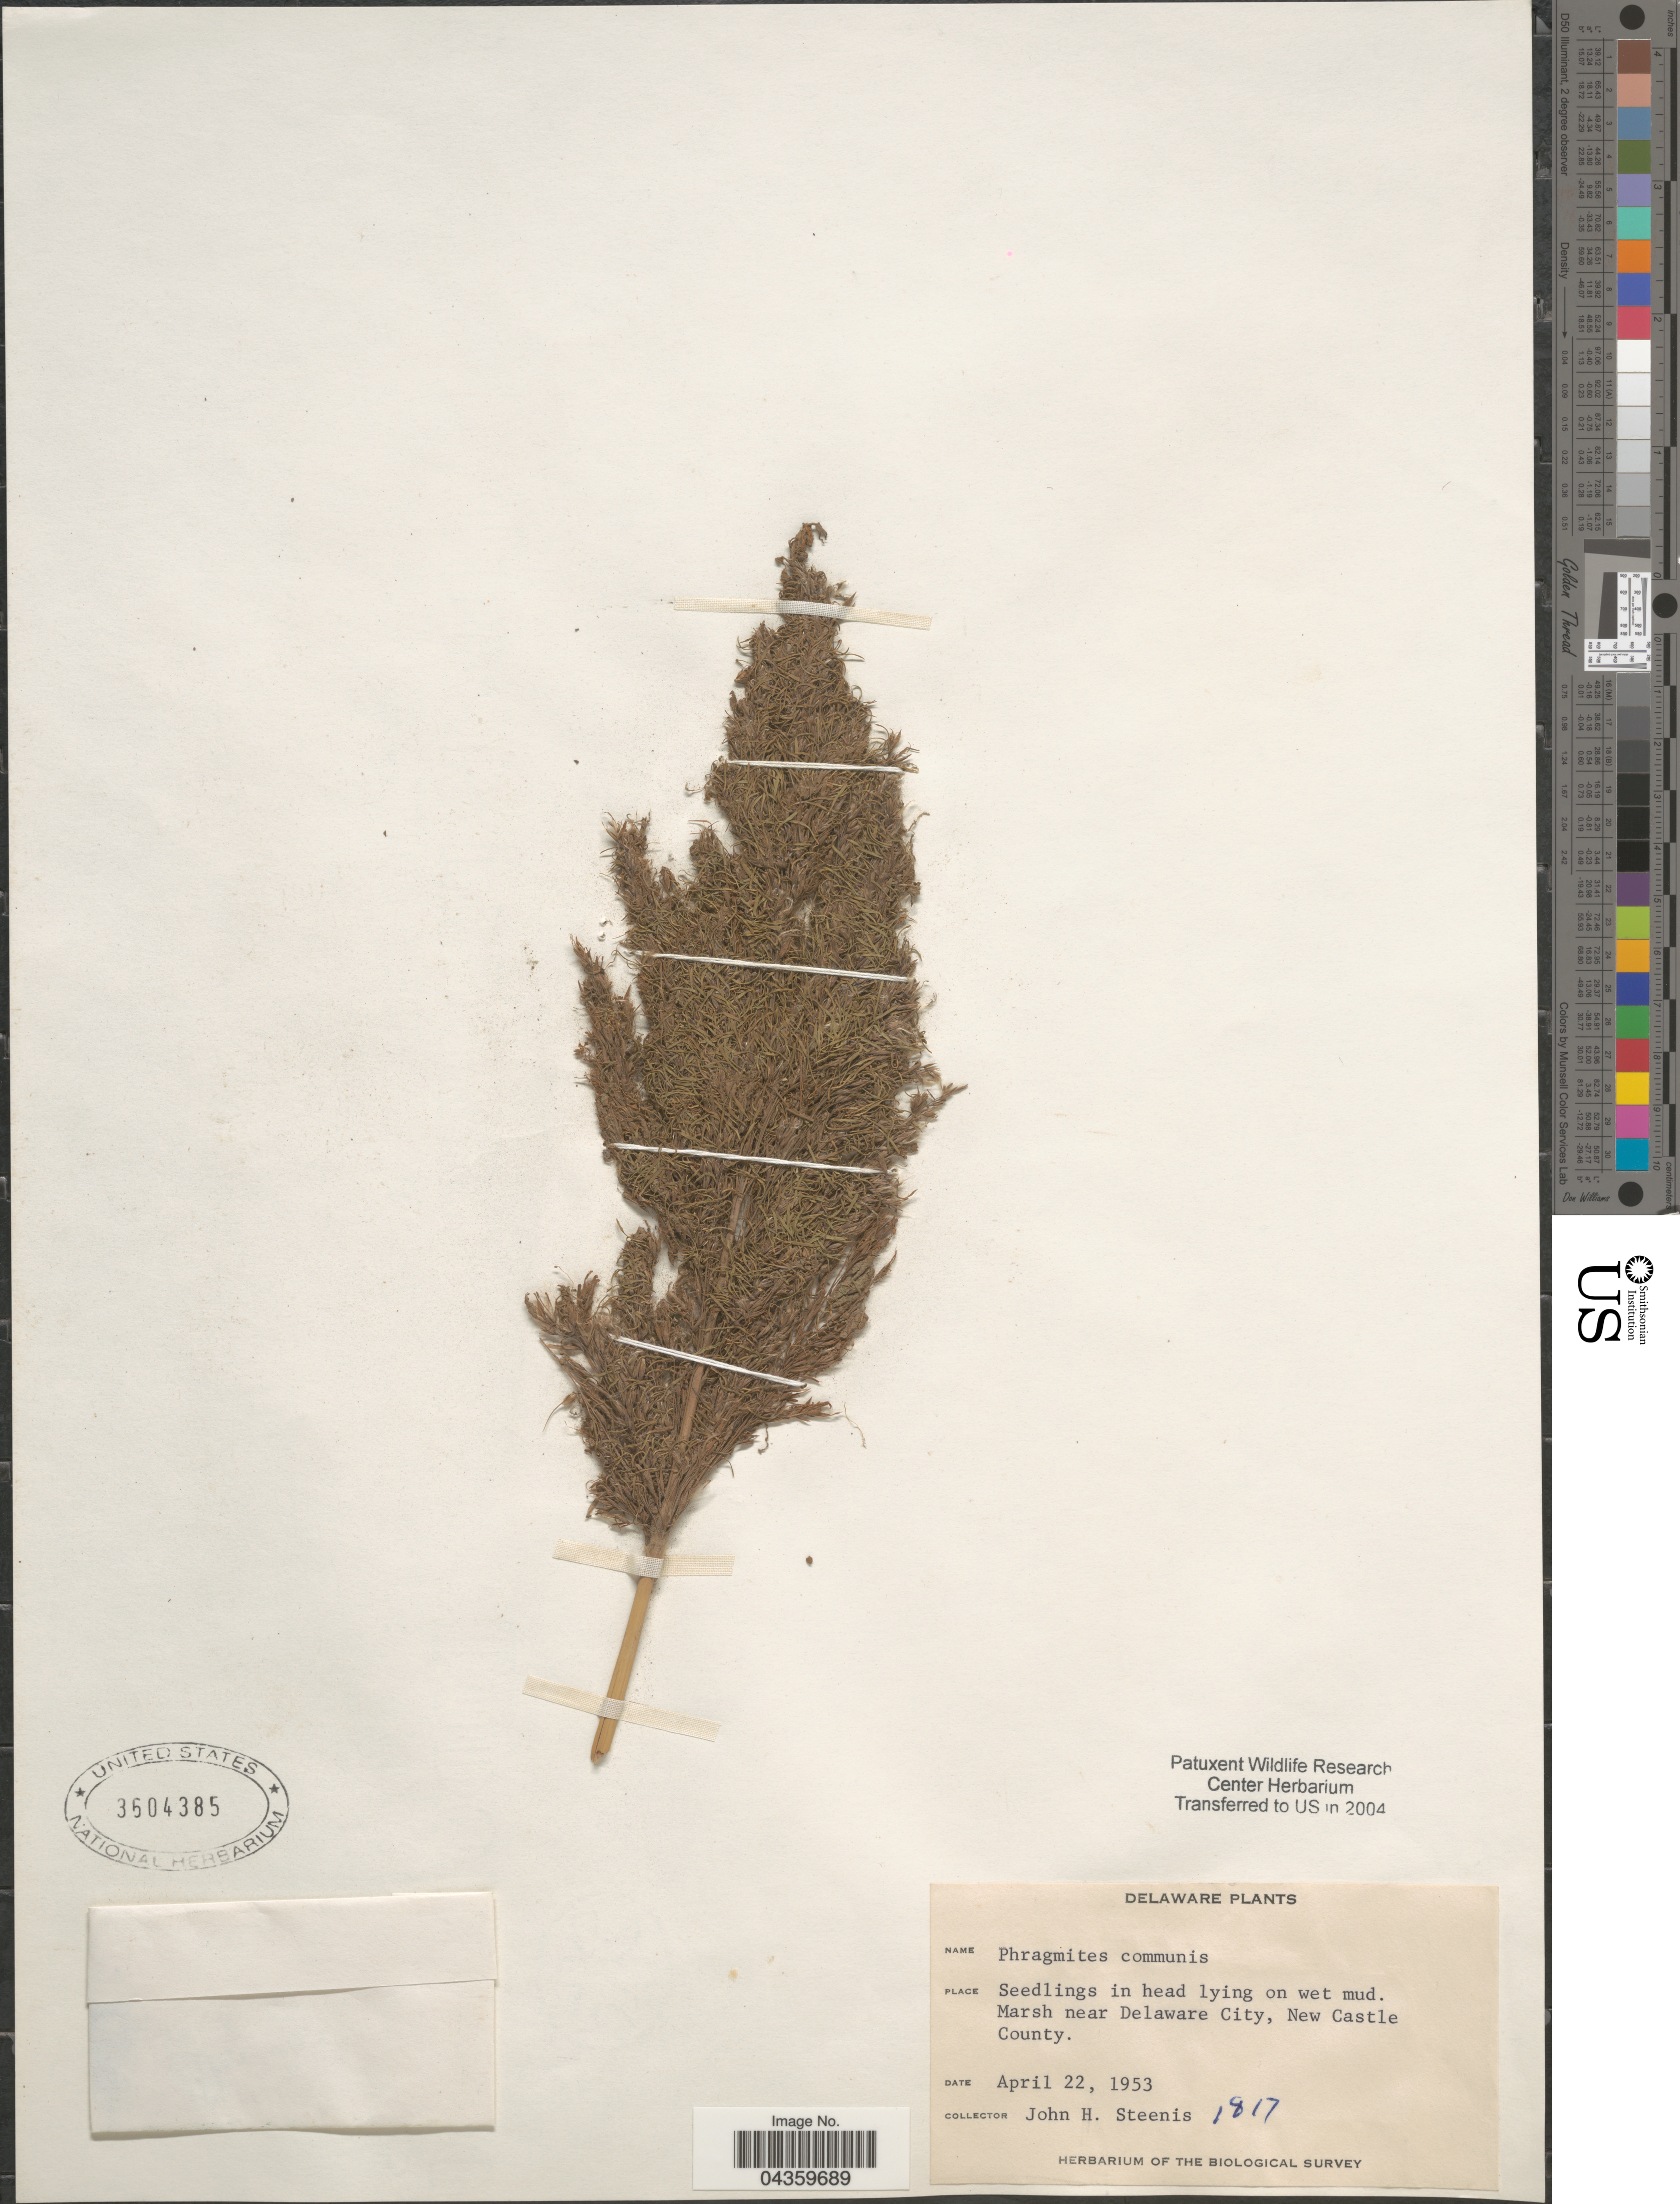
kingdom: Plantae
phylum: Tracheophyta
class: Liliopsida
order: Poales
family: Poaceae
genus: Phragmites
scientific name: Phragmites australis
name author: (Cav.) Trin. ex Steud.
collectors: J. H. Steenis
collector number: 1817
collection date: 1953-04-22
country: United States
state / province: Delaware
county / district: New Castle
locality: Marsh near Delaware City, New Castle County. The Biological Survey.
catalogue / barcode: US 3604385